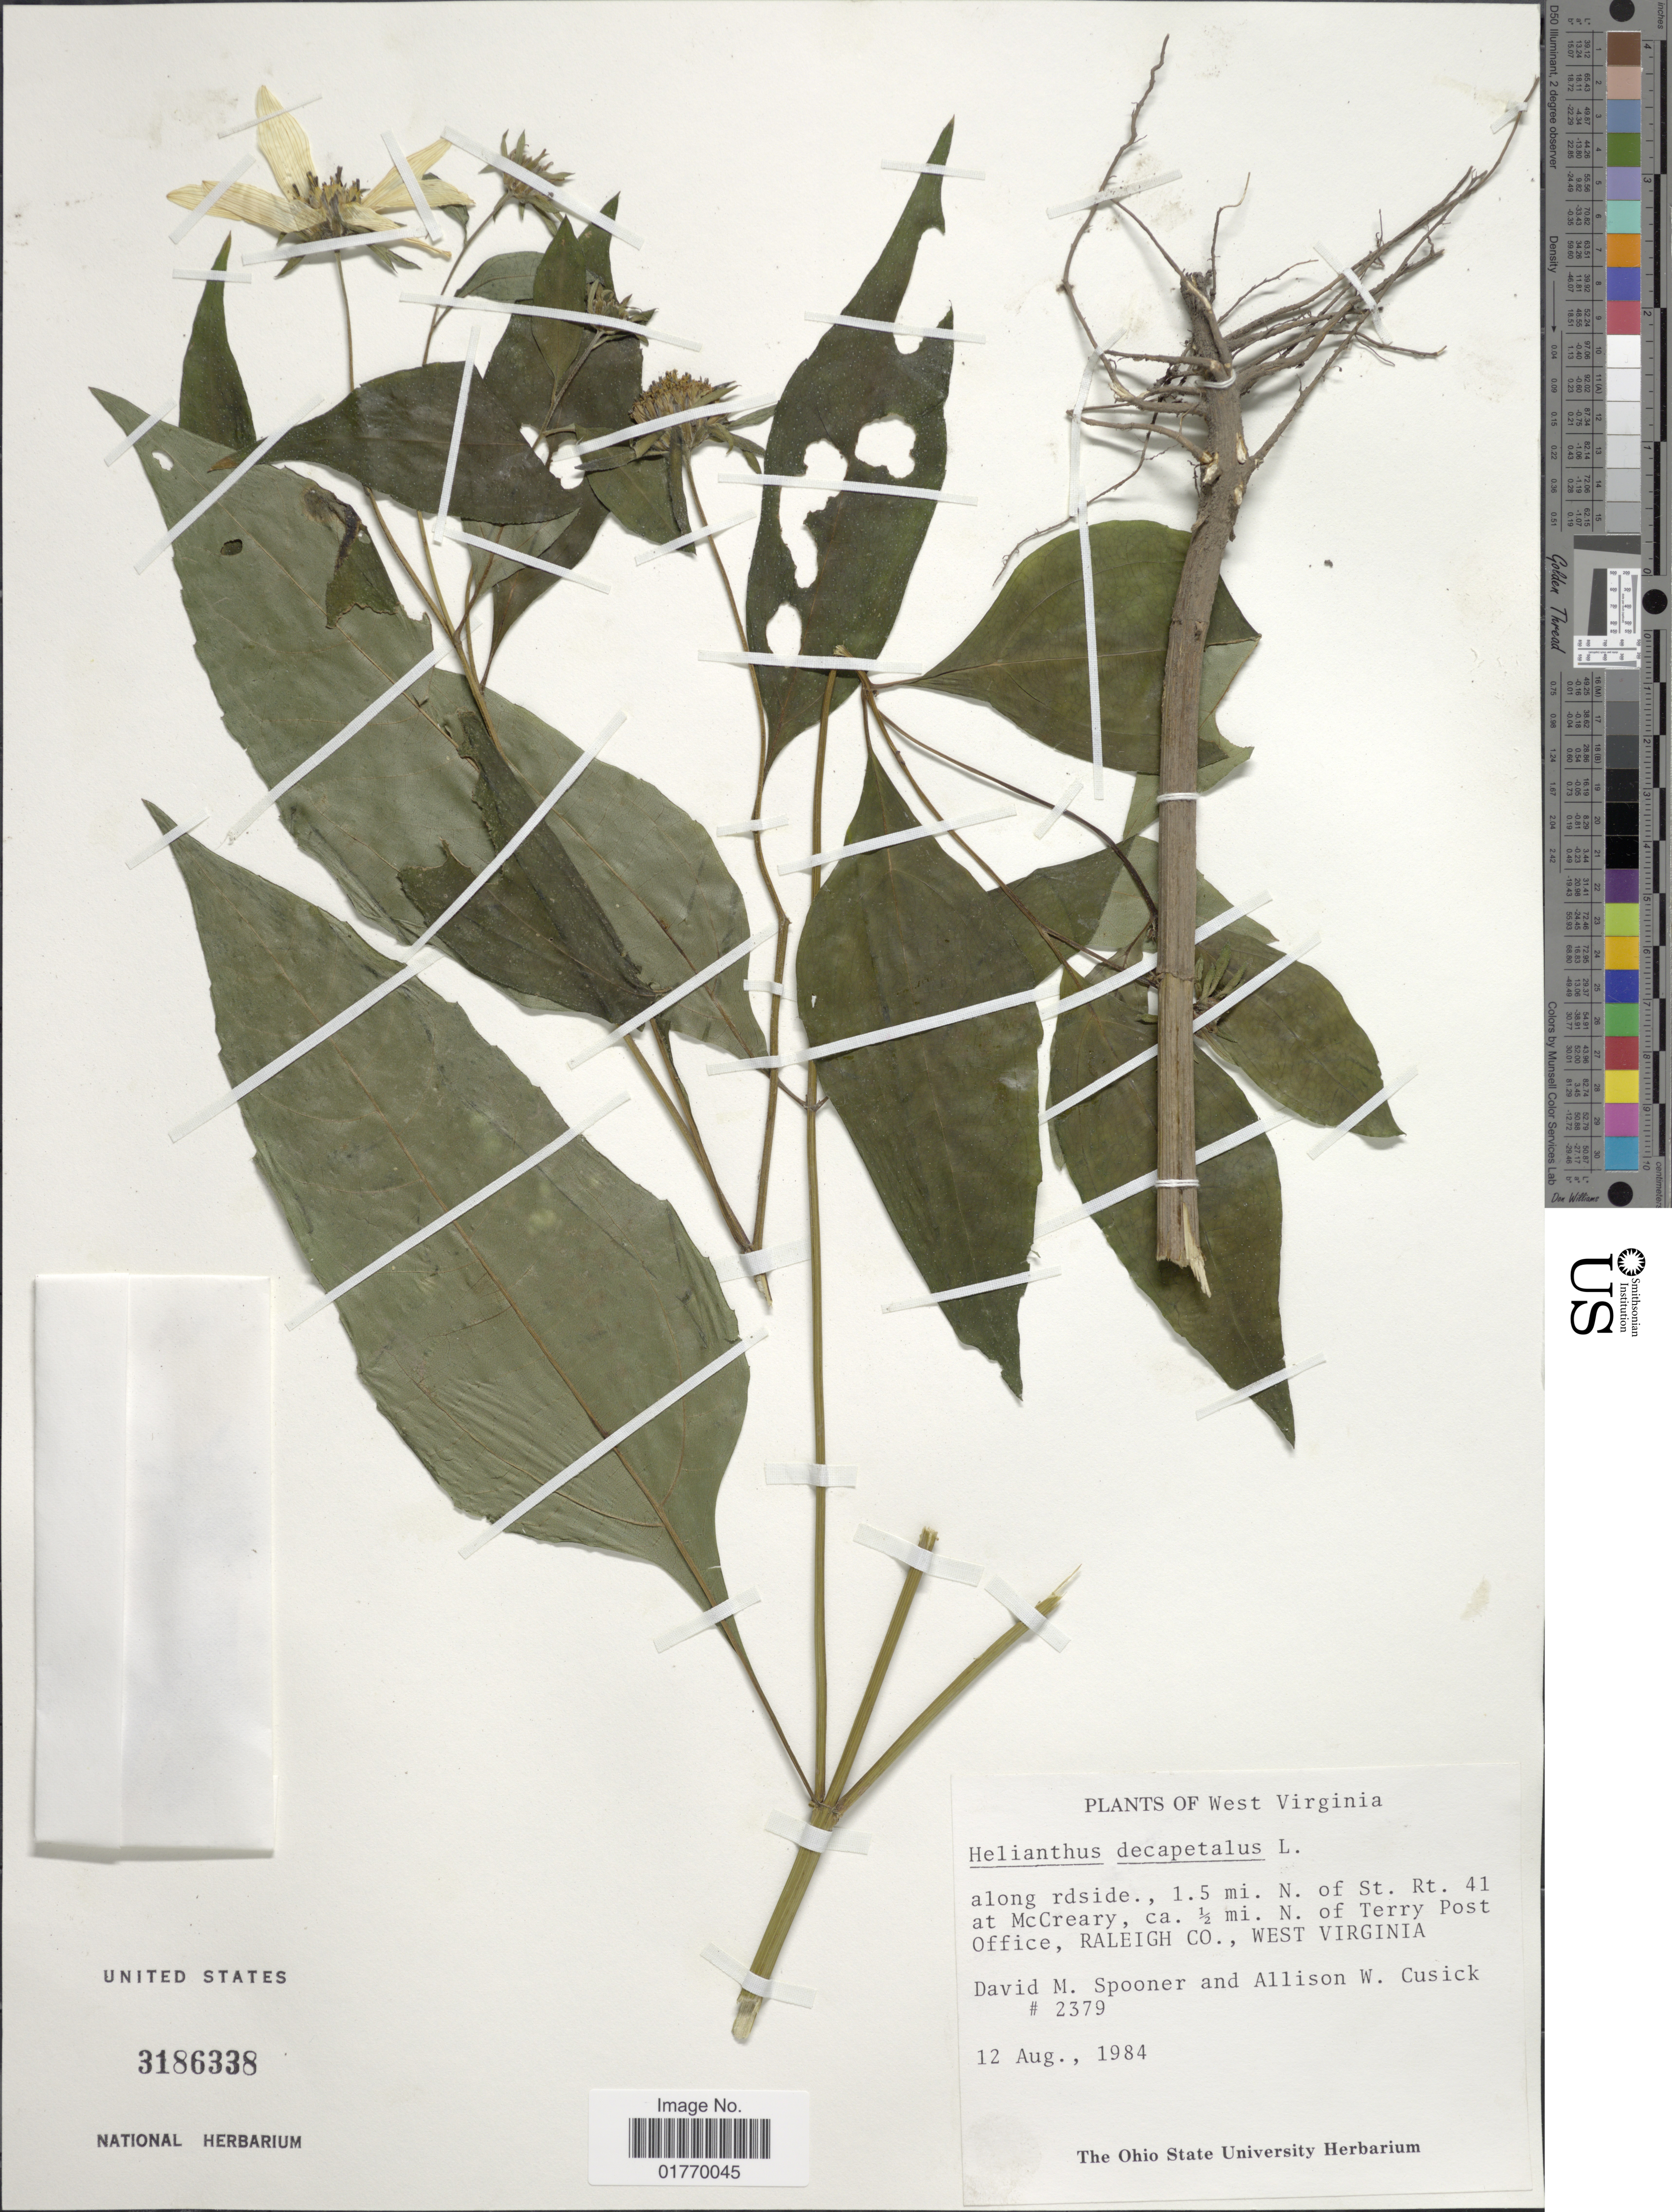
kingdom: Plantae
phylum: Tracheophyta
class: Magnoliopsida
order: Asterales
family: Asteraceae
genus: Helianthus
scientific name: Helianthus decapetalus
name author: L.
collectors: D. Spooner & A. Cusick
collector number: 2379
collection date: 1984-08-12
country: United States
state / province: West Virginia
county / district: Raleigh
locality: Along rdside., 1.5 mi. N. of St. Rt. 41 at McCreary, ½ mi. N. of Terry Post Office, Raleigh Co.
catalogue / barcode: US 3186338